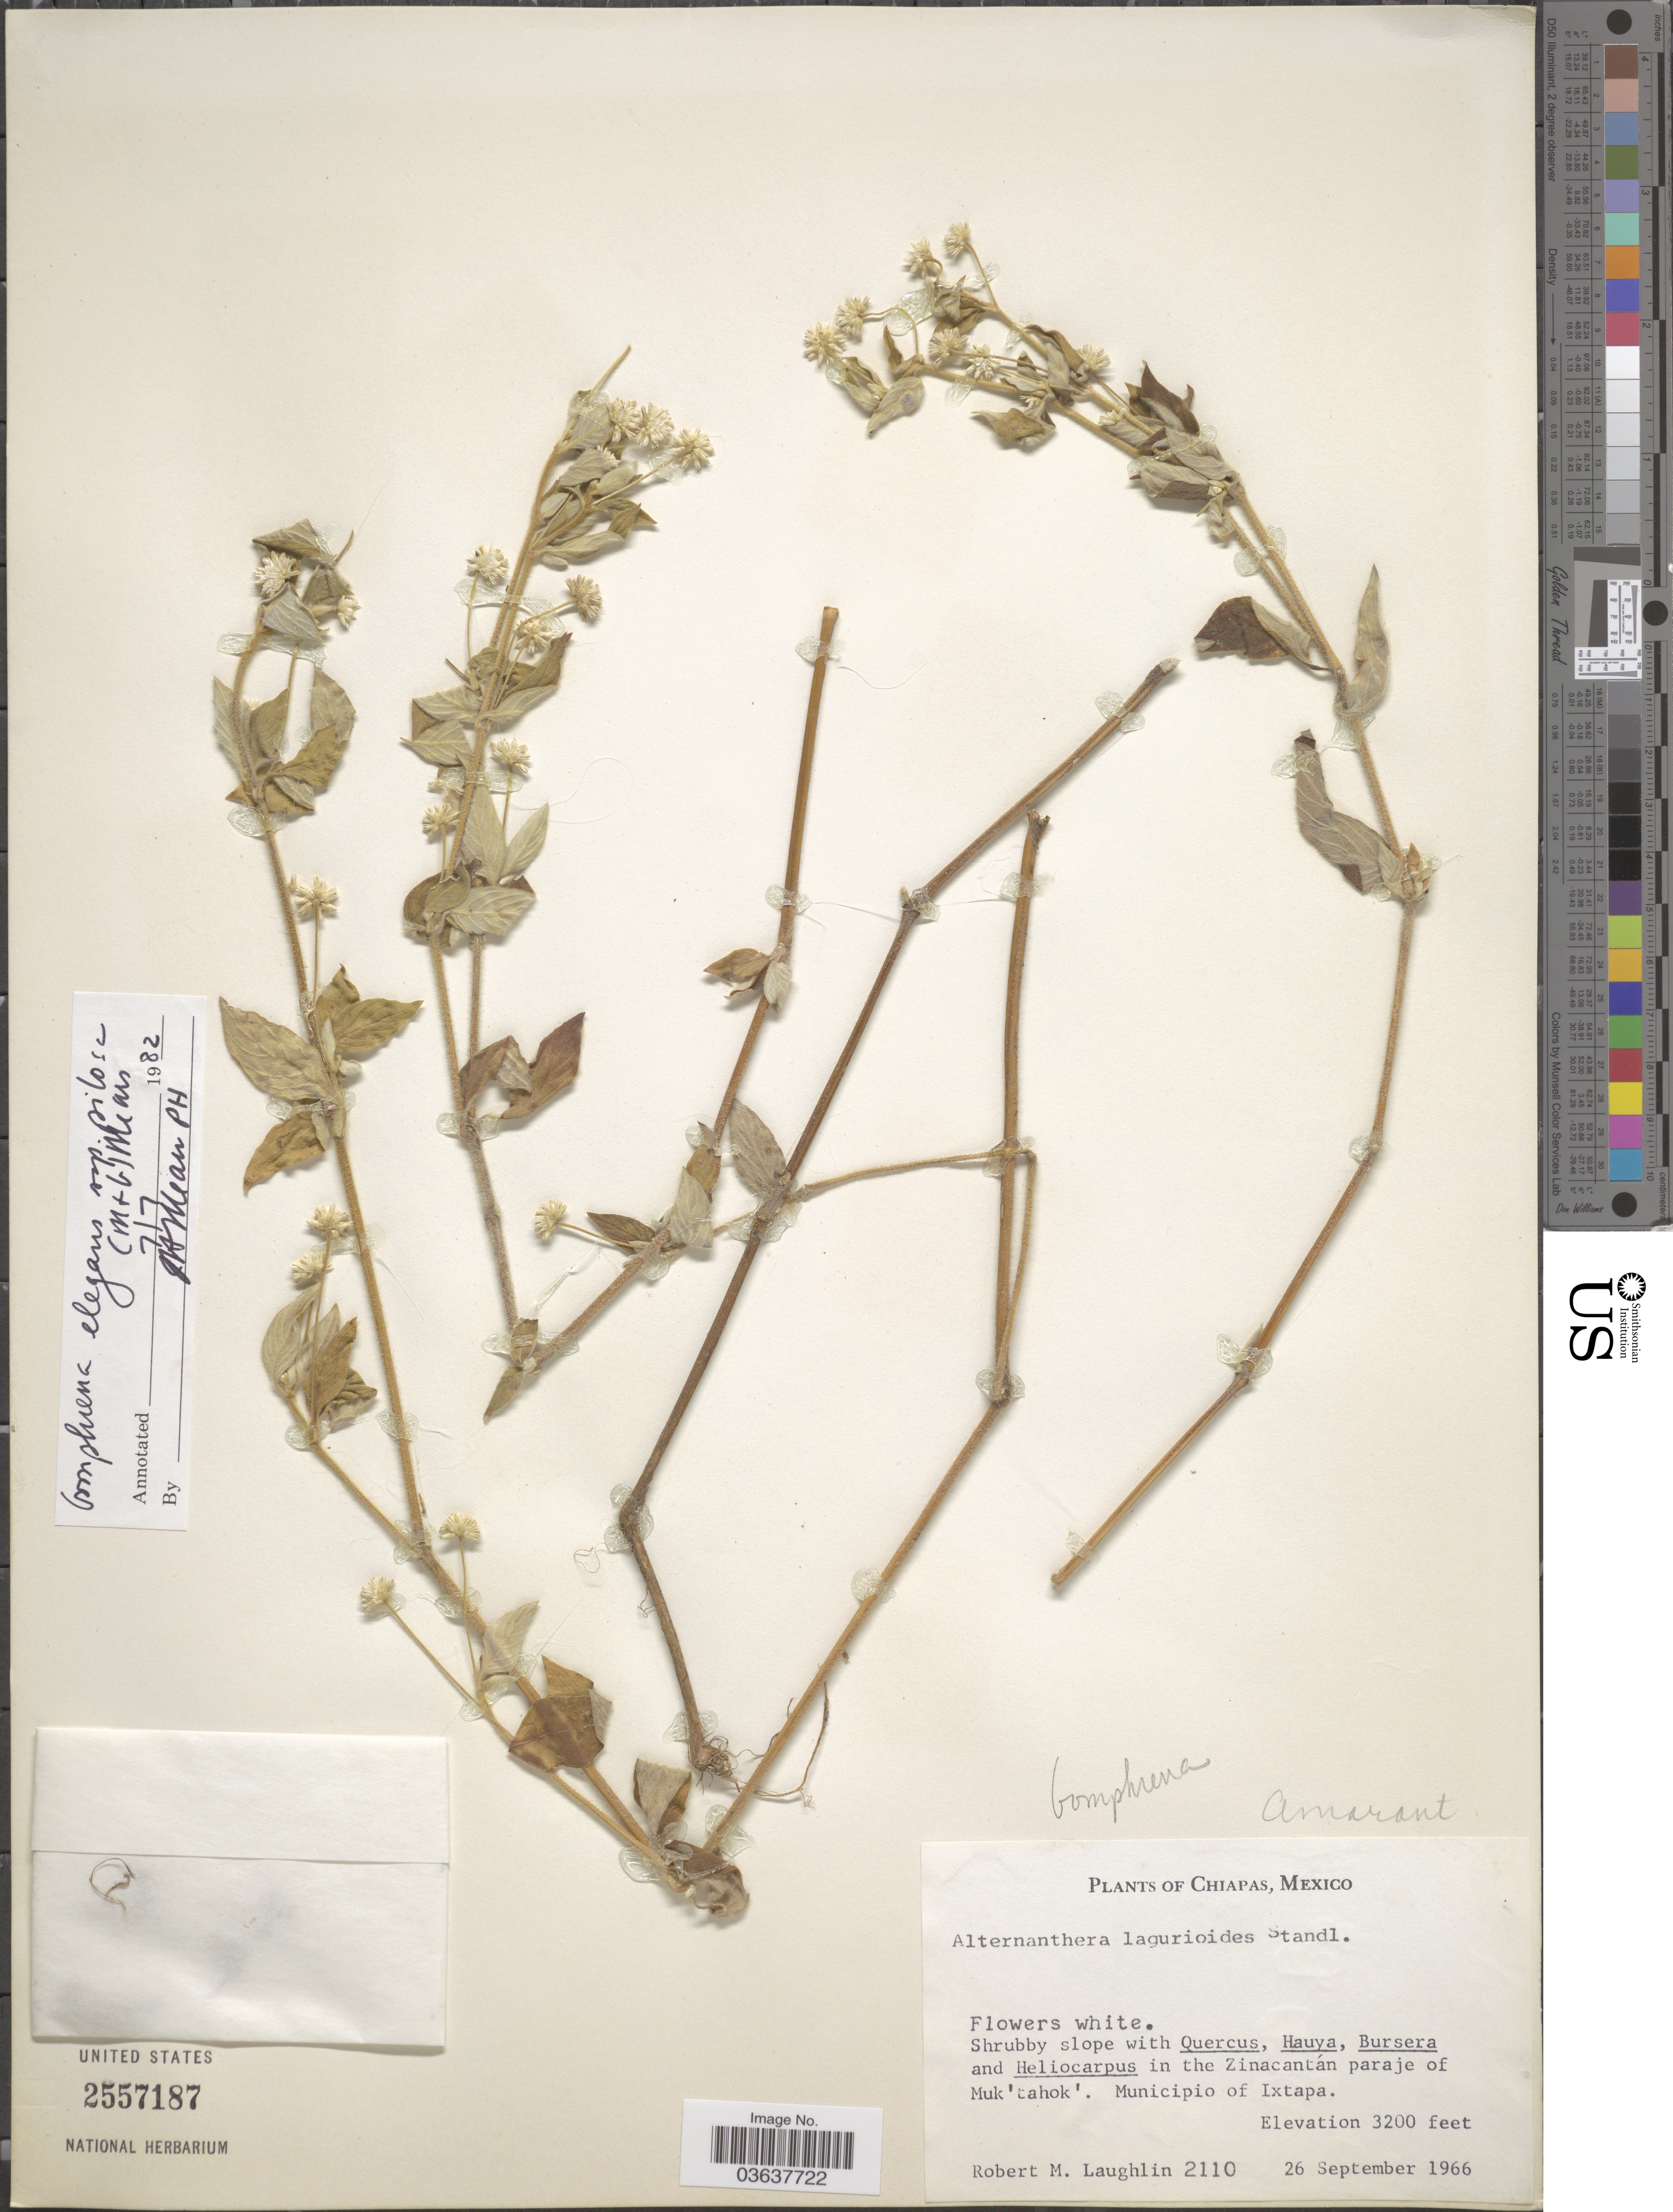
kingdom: Plantae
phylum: Tracheophyta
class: Magnoliopsida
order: Caryophyllales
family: Amaranthaceae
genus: Gomphrena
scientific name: Gomphrena elegans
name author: Mart.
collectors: R. M. Laughlin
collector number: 2110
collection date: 1966-09-26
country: Mexico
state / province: Chiapas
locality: In the Zinacantán paraje of Muk'tahok'. Municipio of Ixtapa.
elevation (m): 975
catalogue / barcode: US 2557187